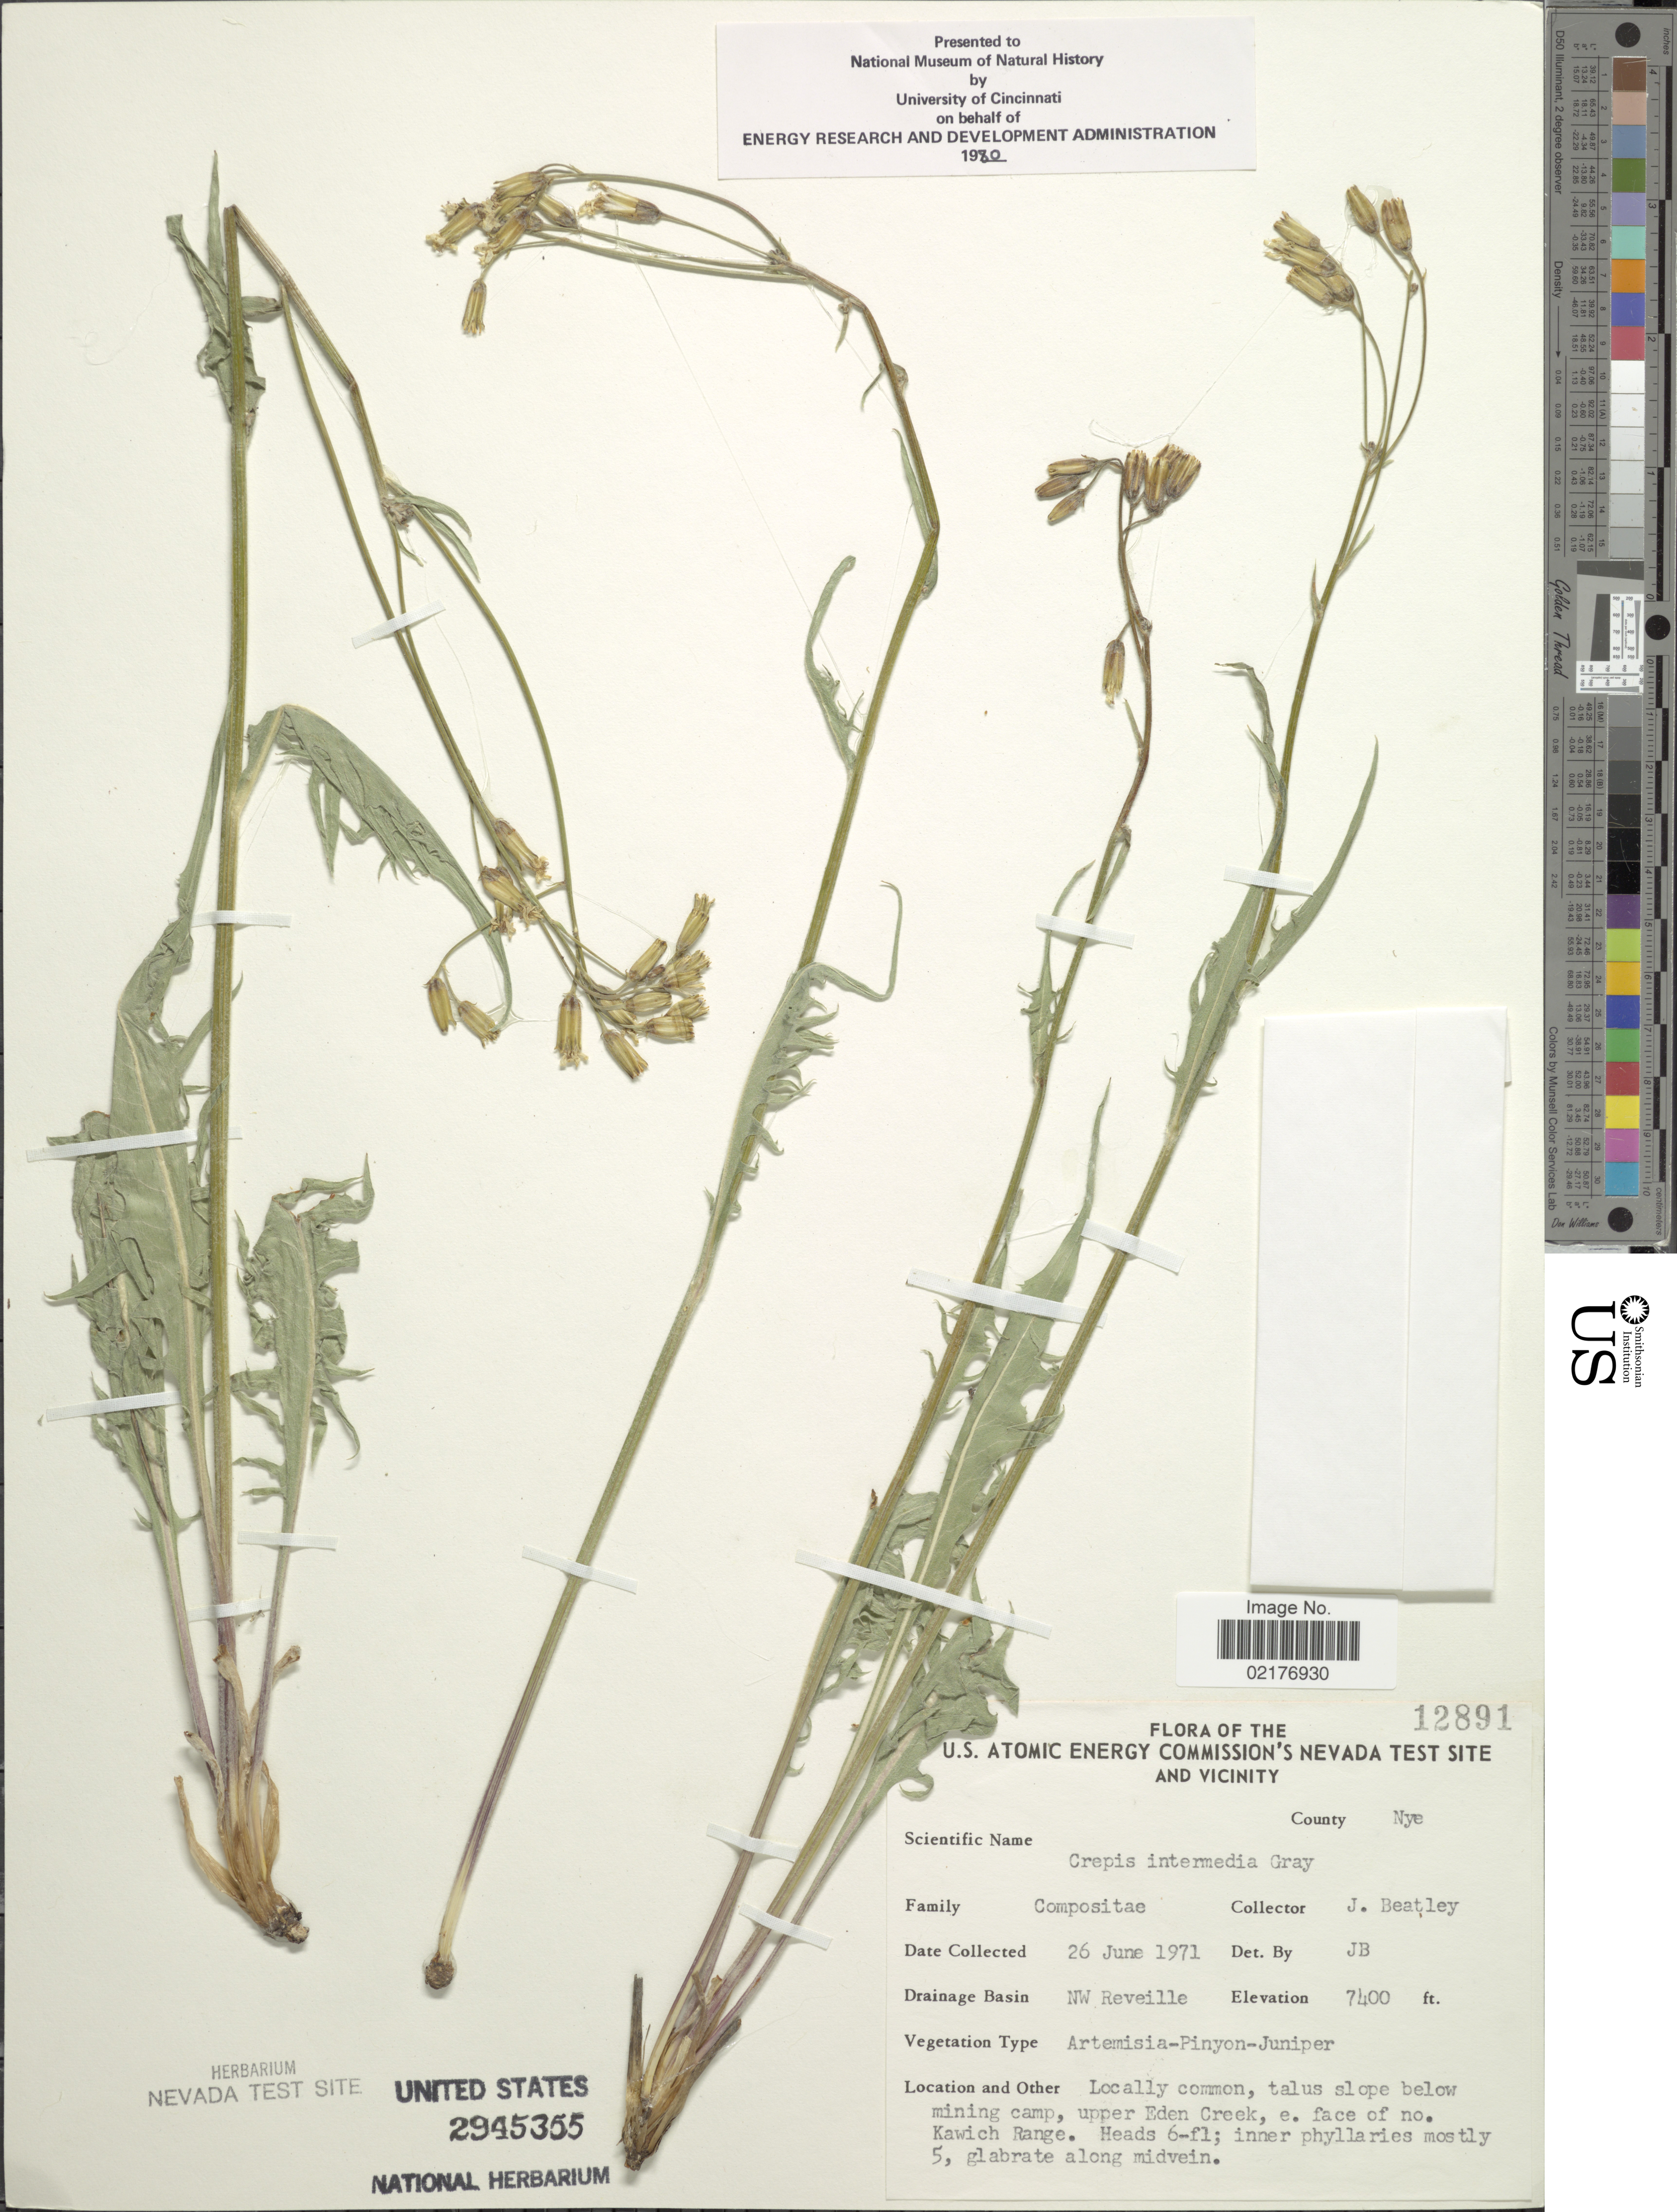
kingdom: Plantae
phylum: Tracheophyta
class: Magnoliopsida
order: Asterales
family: Asteraceae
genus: Crepis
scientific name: Crepis intermedia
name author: A. Gray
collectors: J. C. Beatley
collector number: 12891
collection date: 1971-06-26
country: United States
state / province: Nevada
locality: U.S. Atomic Energy Commission's Nevada Test Site and Vicinity, County Nye, Drainage Basin NW Reveille, Locally common, talus slope below mining camp, upper Eden Creek, e. face of no. Kawich Range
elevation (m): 2256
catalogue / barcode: US 2945355